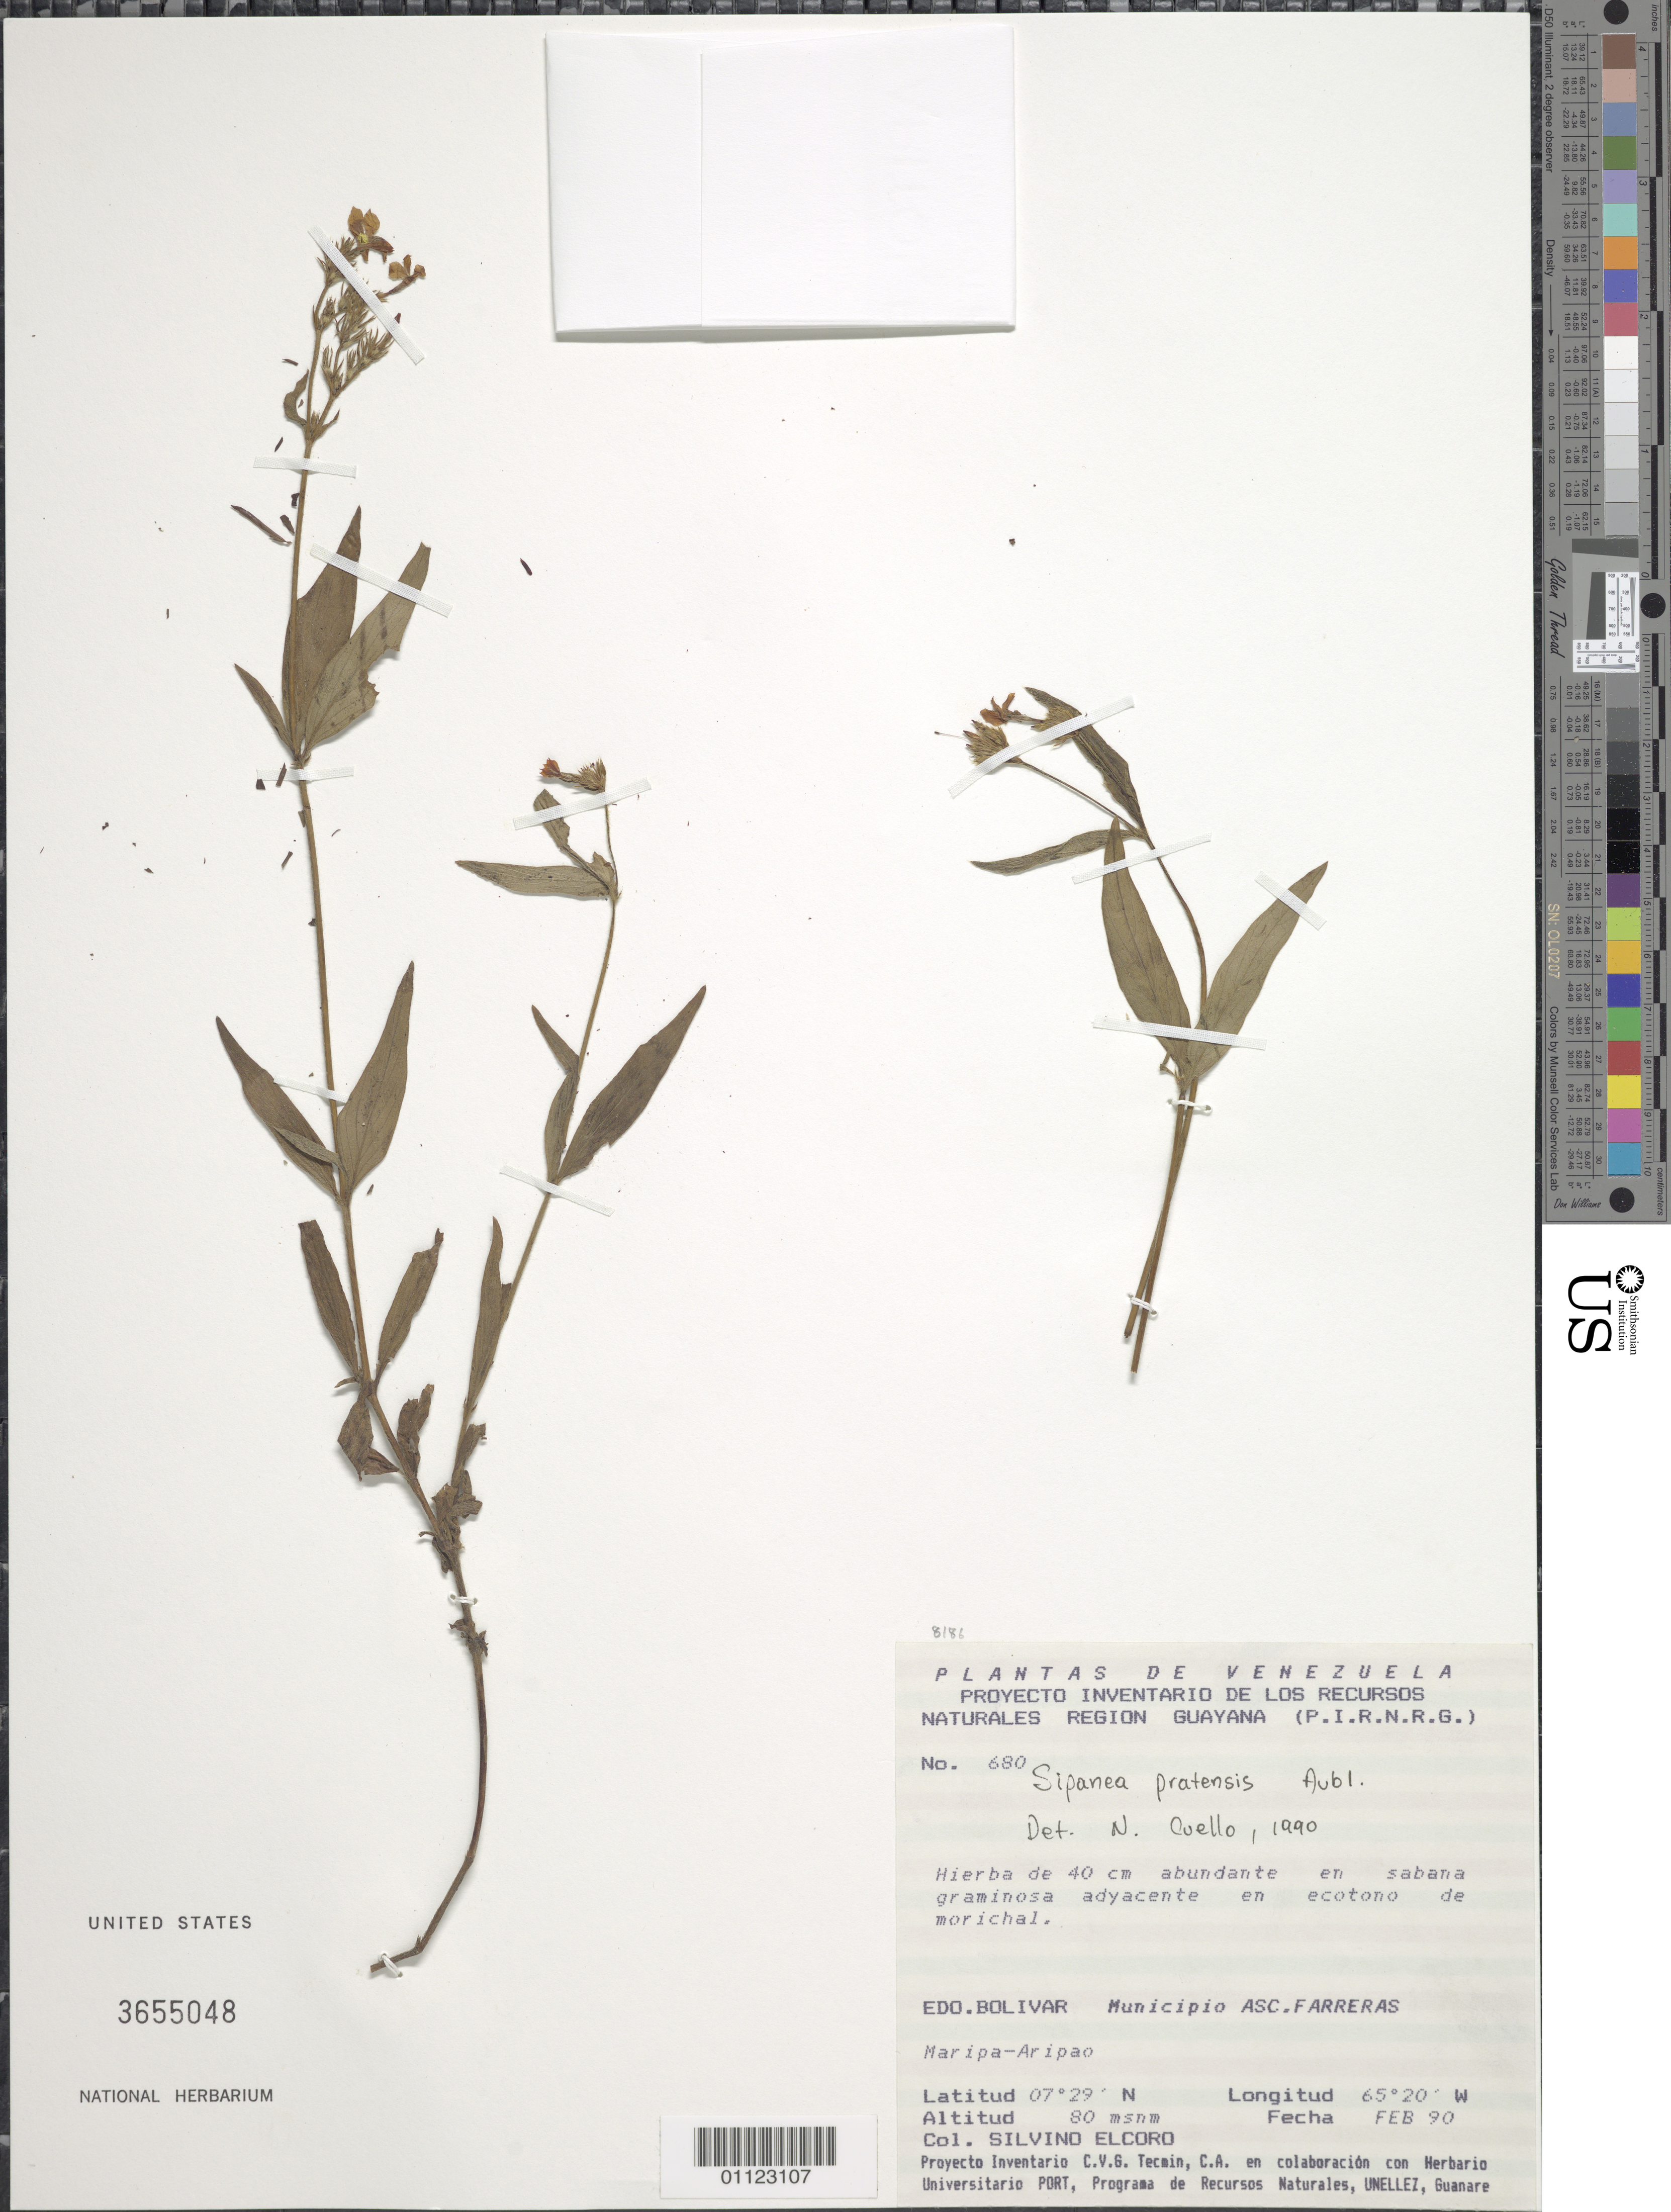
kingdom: Plantae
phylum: Tracheophyta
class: Magnoliopsida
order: Gentianales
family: Rubiaceae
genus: Sipanea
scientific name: Sipanea pratensis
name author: Aubl.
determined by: Elcoro, S.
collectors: S. Elcoro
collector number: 680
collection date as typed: Feb 90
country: Venezuela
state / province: Bolívar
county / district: Sucre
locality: Maripa-Aripao, Ascención Farreras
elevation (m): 80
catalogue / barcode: US 3655048